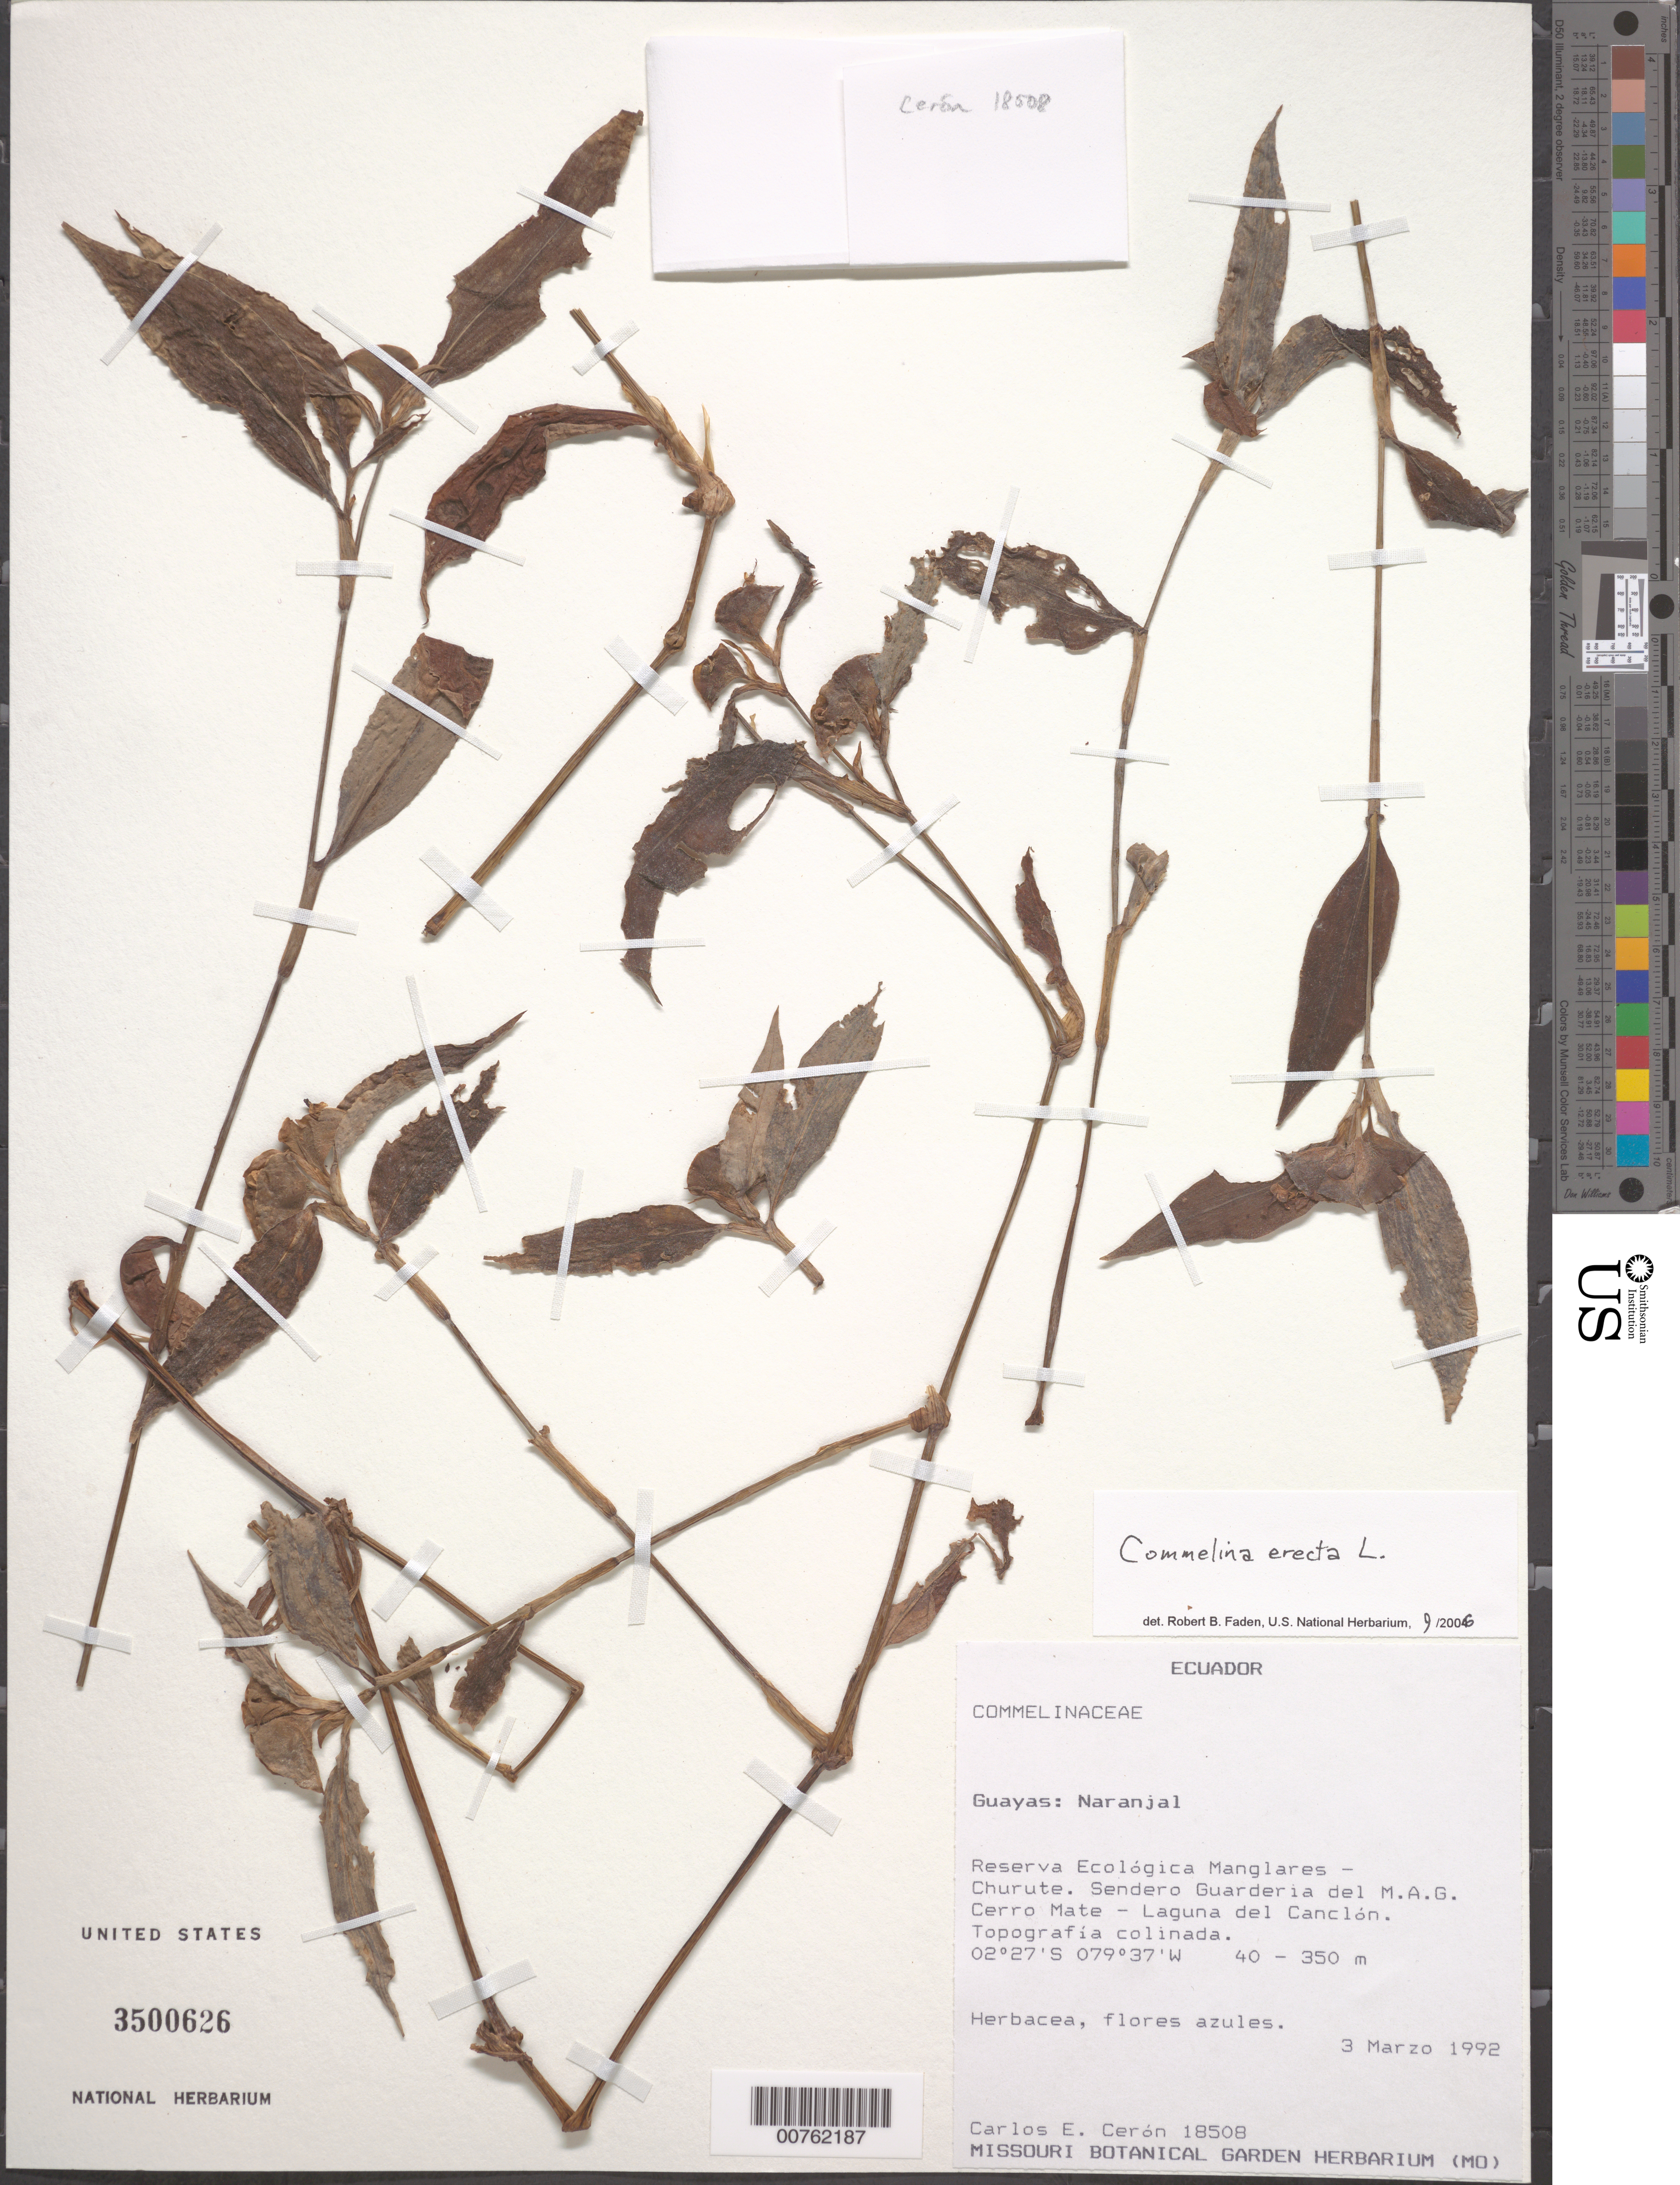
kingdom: Plantae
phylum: Tracheophyta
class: Liliopsida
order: Commelinales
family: Commelinaceae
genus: Commelina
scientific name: Commelina erecta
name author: L.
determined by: Faden, Robert B., (US), Smithsonian Institution - National Museum of Natural History (UNITED STATES)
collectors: C. E. Cerón M.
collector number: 18508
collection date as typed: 03 Mar 1992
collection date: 1992-03-03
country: Ecuador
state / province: Guayas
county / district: Naranjal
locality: Reserva Ecologica Manglares - Churute. Sendero Guarderia del M.A.G. Cerro Mate - Laguna del Canclon. Topografia Colinada.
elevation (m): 40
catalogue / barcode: US 3500626